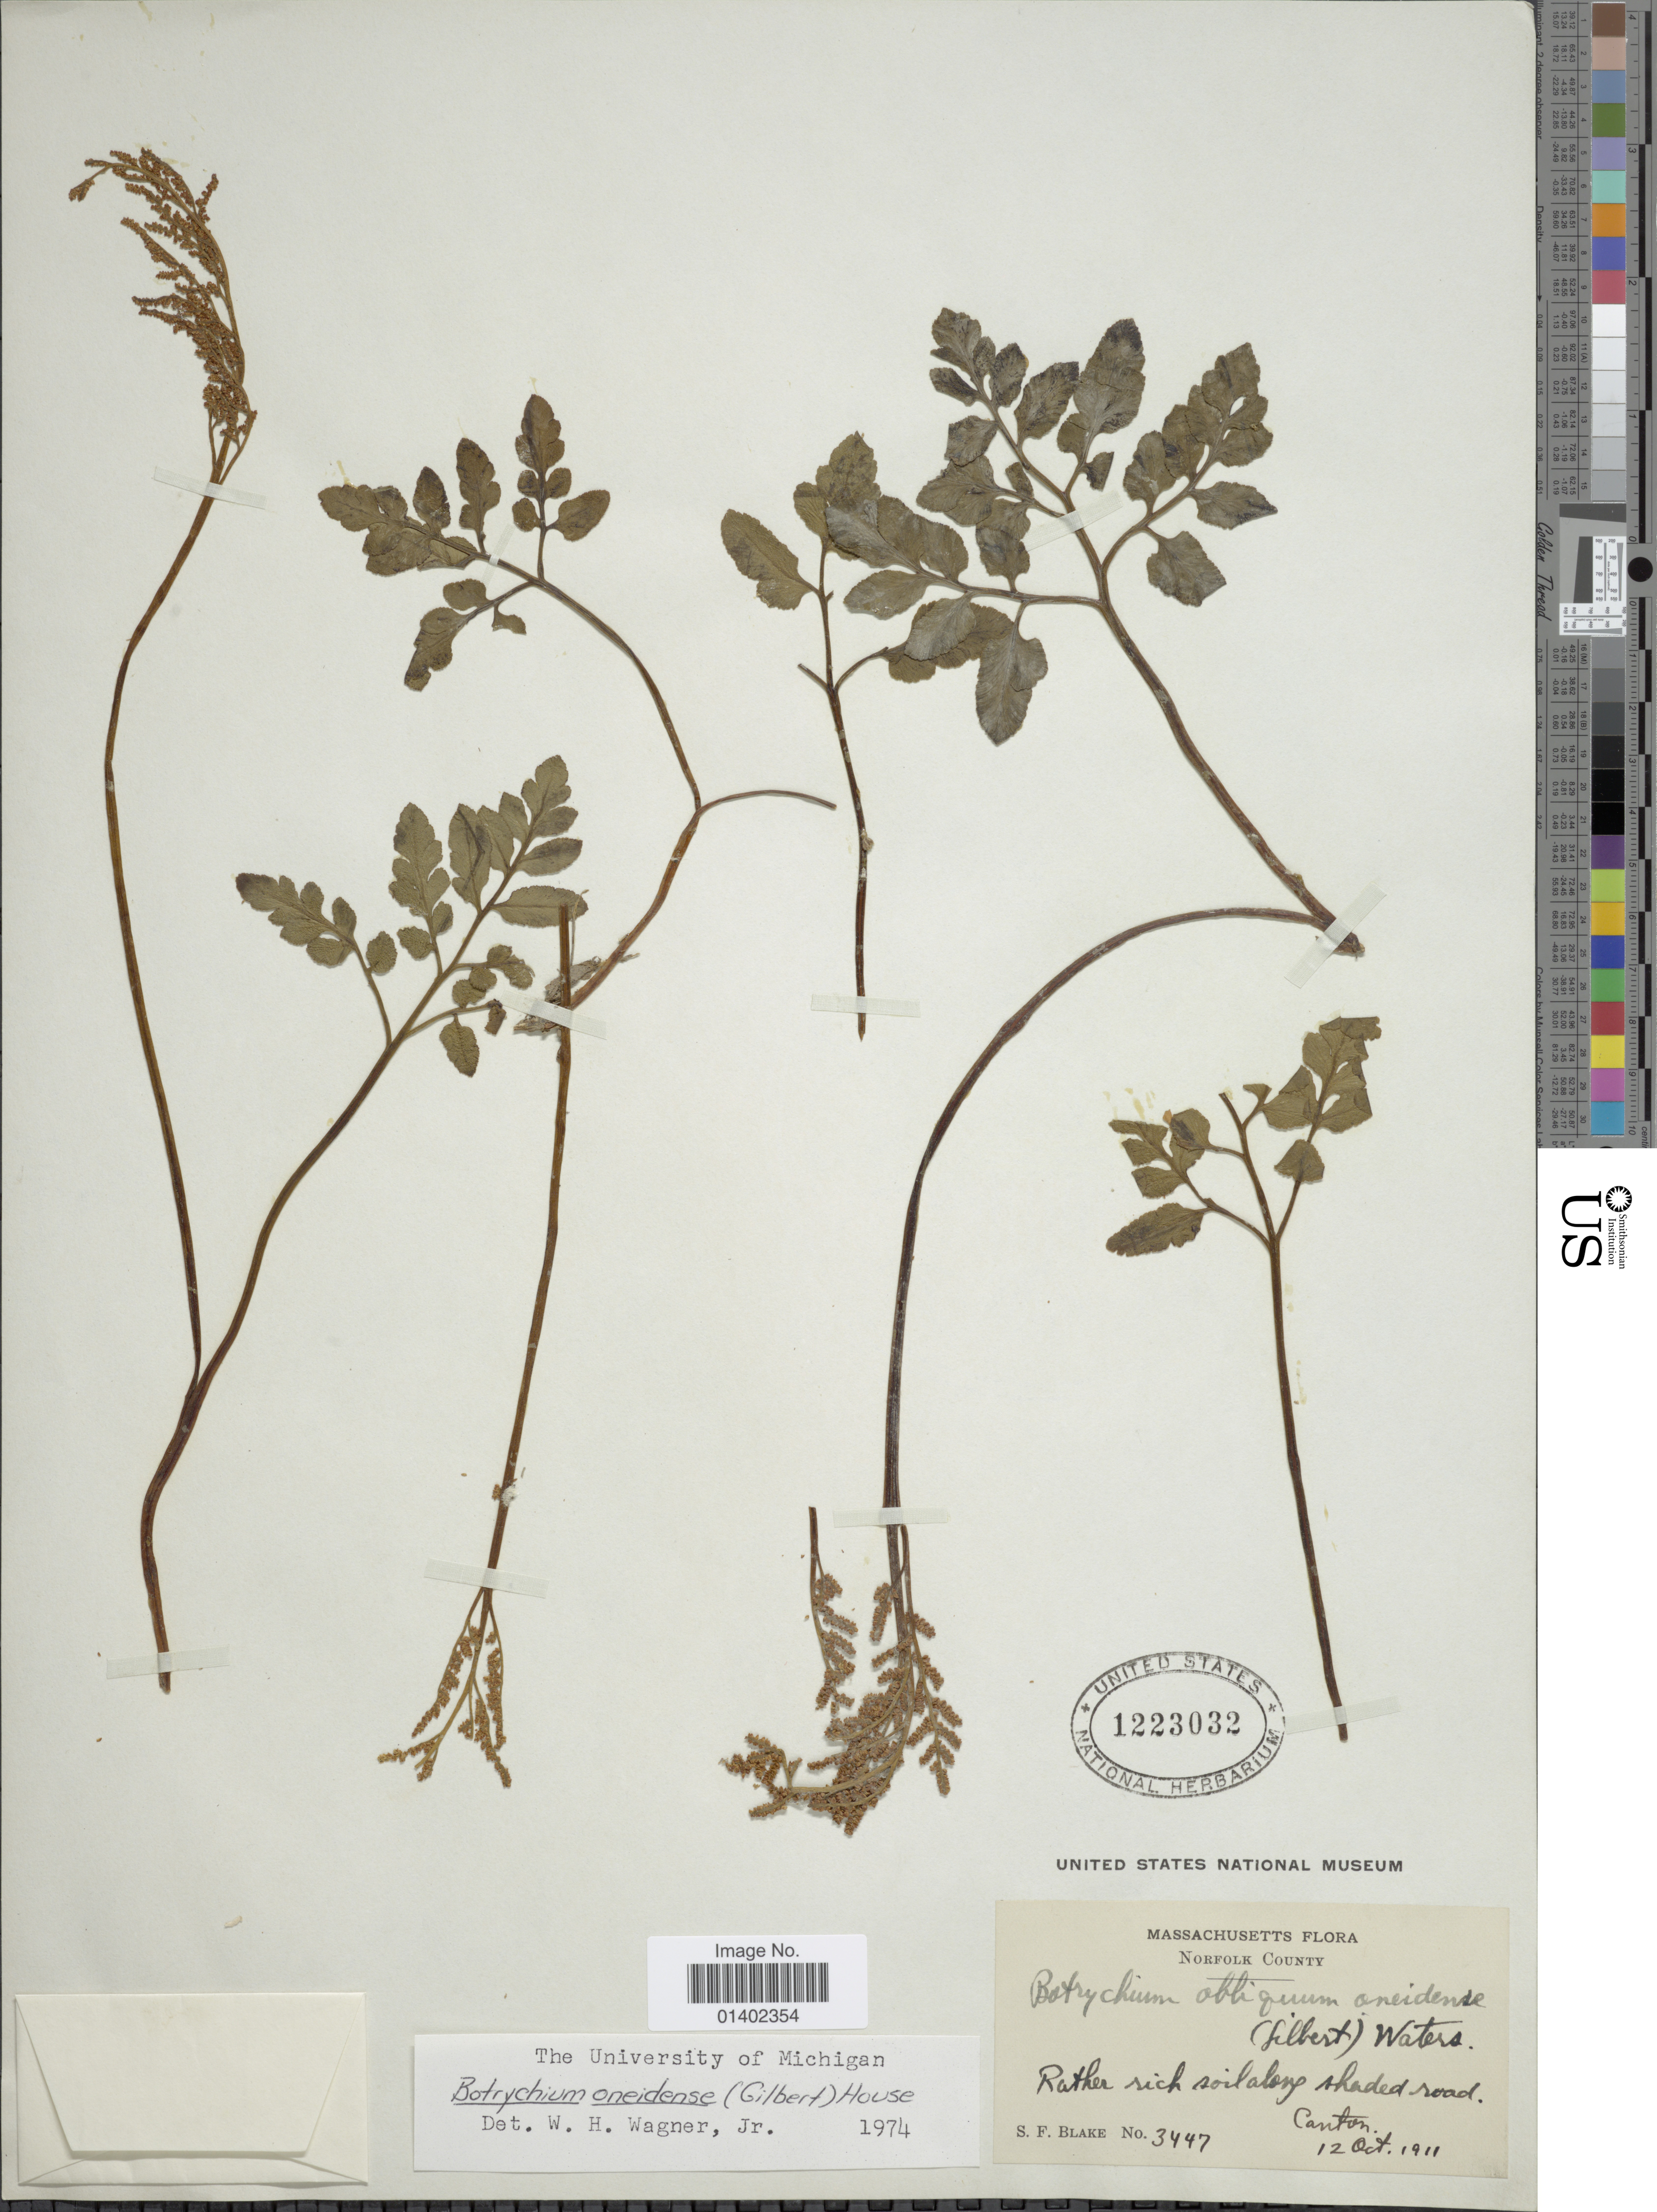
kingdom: Plantae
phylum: Tracheophyta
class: Polypodiopsida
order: Ophioglossales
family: Ophioglossaceae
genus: Botrychium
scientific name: Botrychium oneidense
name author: (Gilbert) House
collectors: S. Blake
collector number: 3447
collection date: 1911-10-12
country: United States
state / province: Massachusetts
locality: Norfolk County, Canton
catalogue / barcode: US 1223032